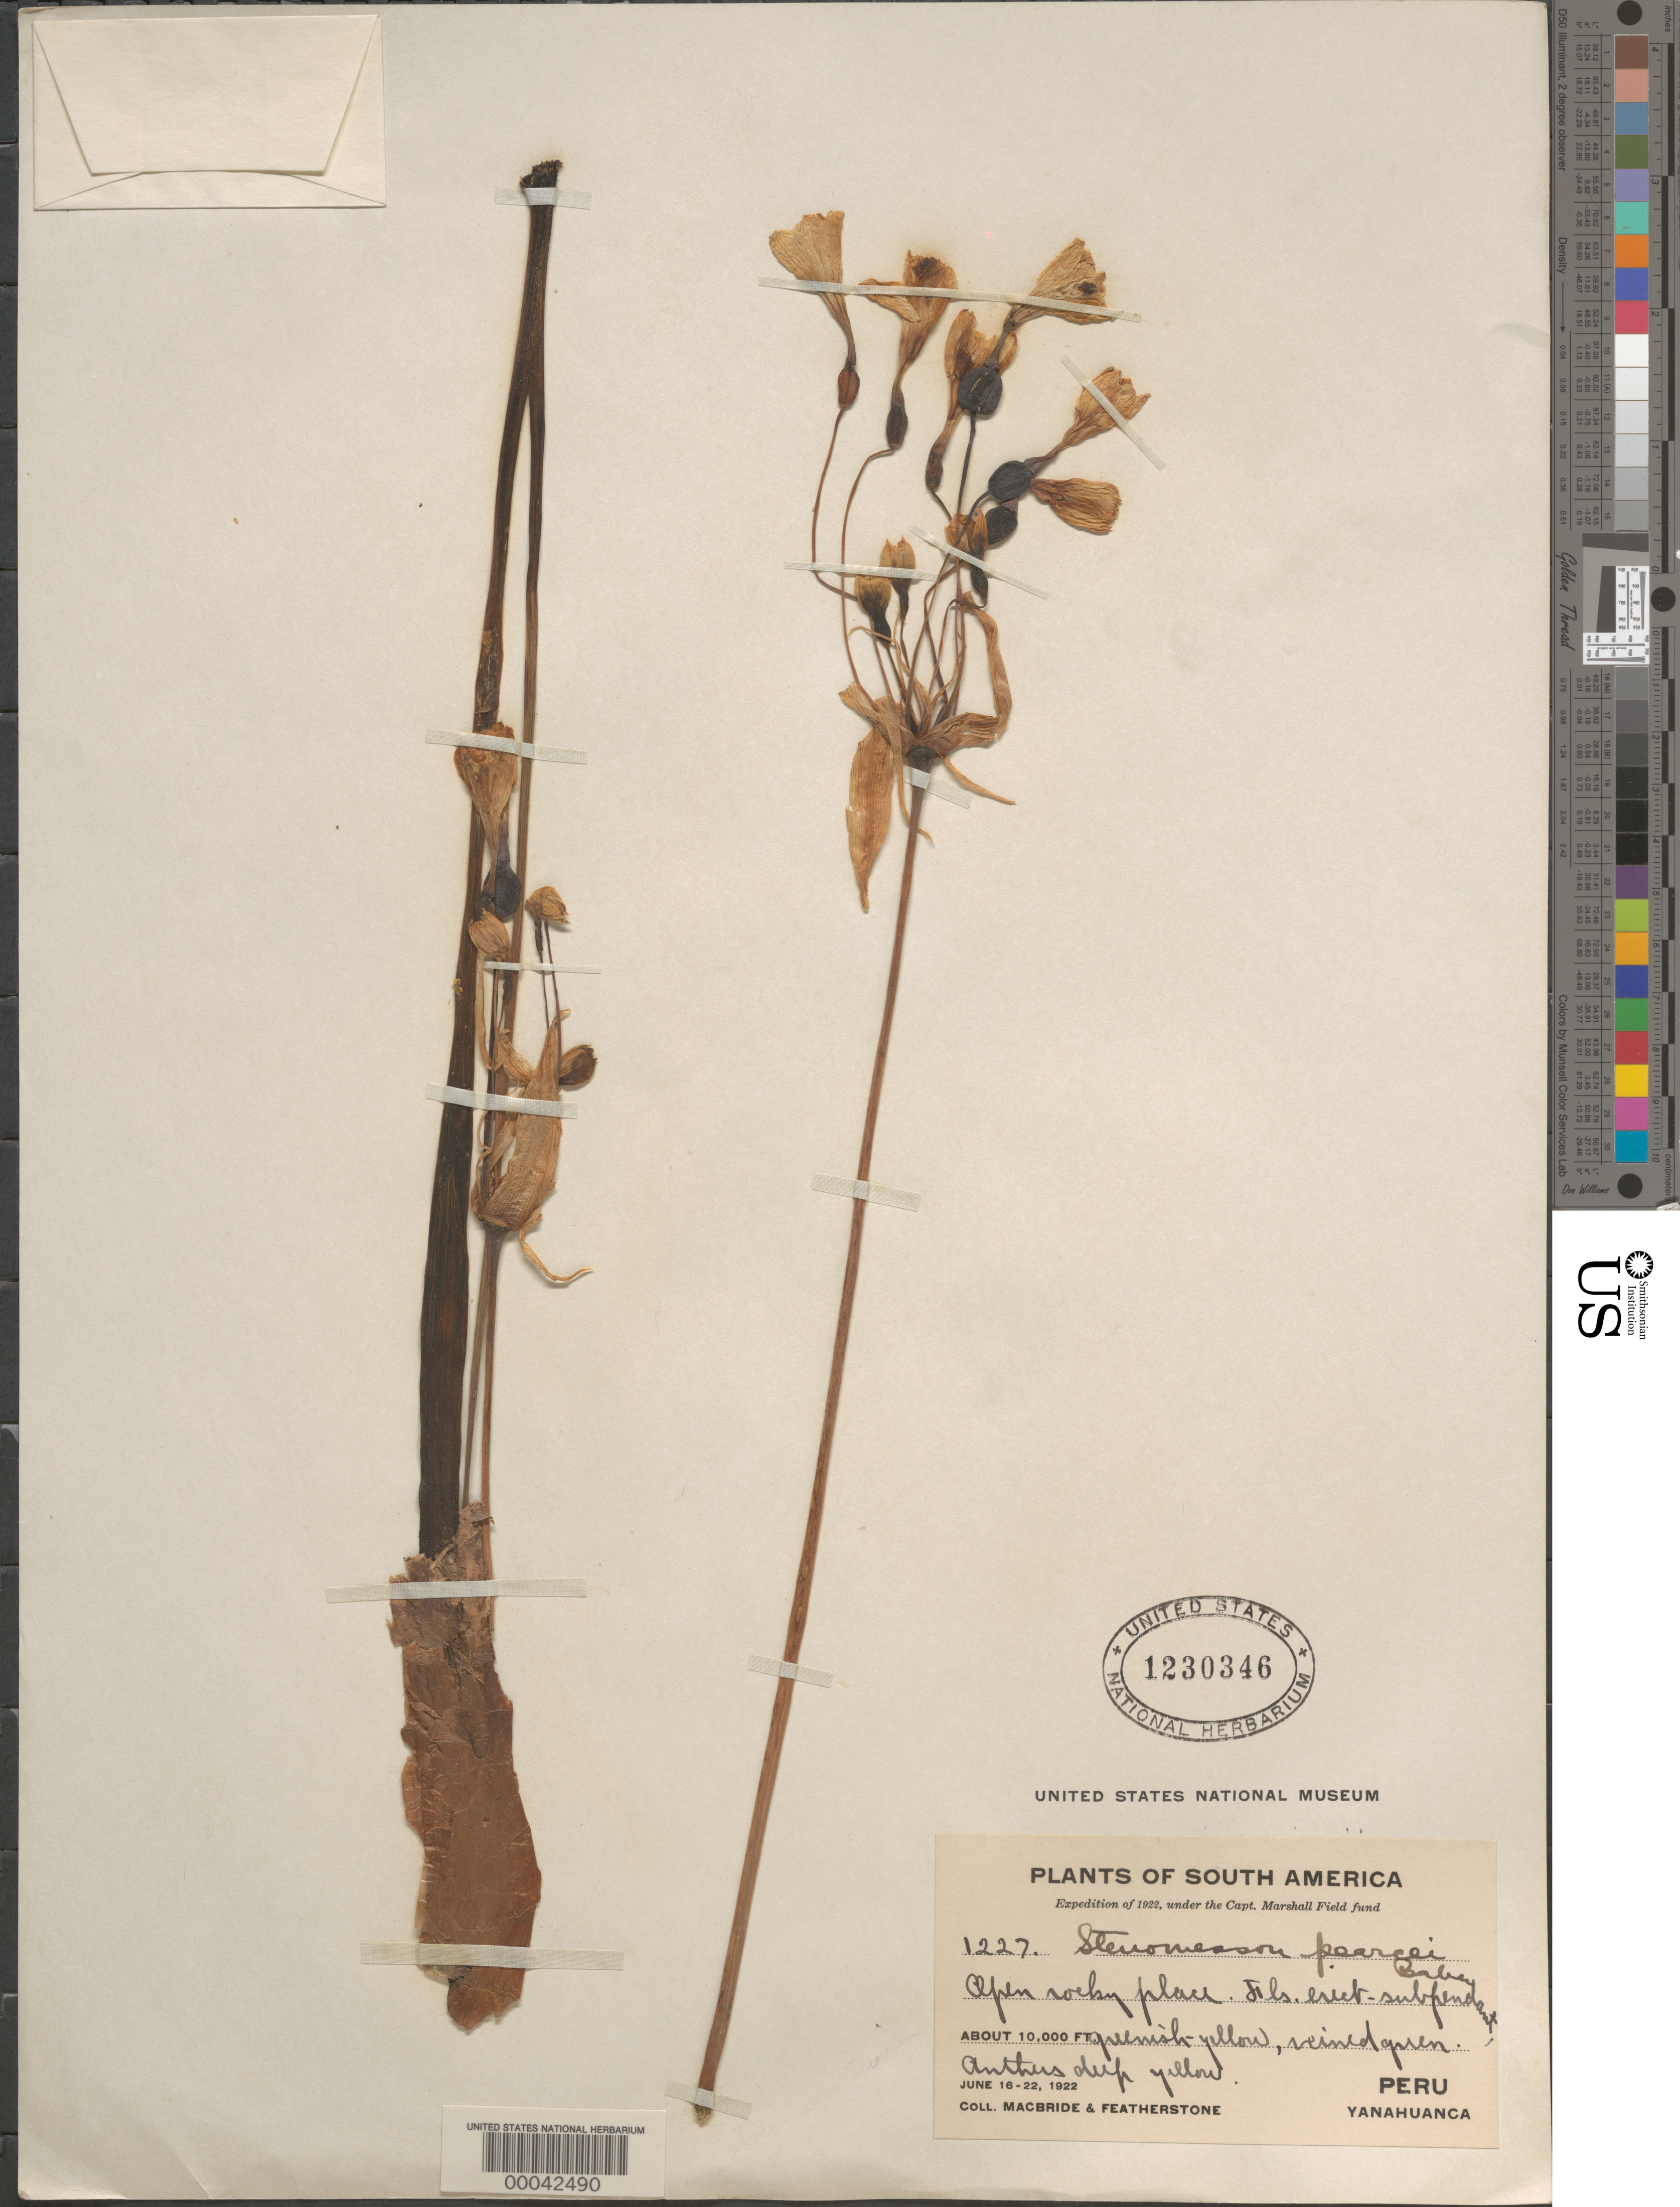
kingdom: Plantae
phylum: Tracheophyta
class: Liliopsida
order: Asparagales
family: Amaryllidaceae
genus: Stenomesson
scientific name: Stenomesson pearcei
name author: Baker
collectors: J. F. Macbride & W. Featherstone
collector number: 1227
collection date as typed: June 16-22, 1922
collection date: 1922-06-16/1922-06-22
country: Peru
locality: Yanahuanca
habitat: Open rocky place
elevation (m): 3048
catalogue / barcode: US 1230346